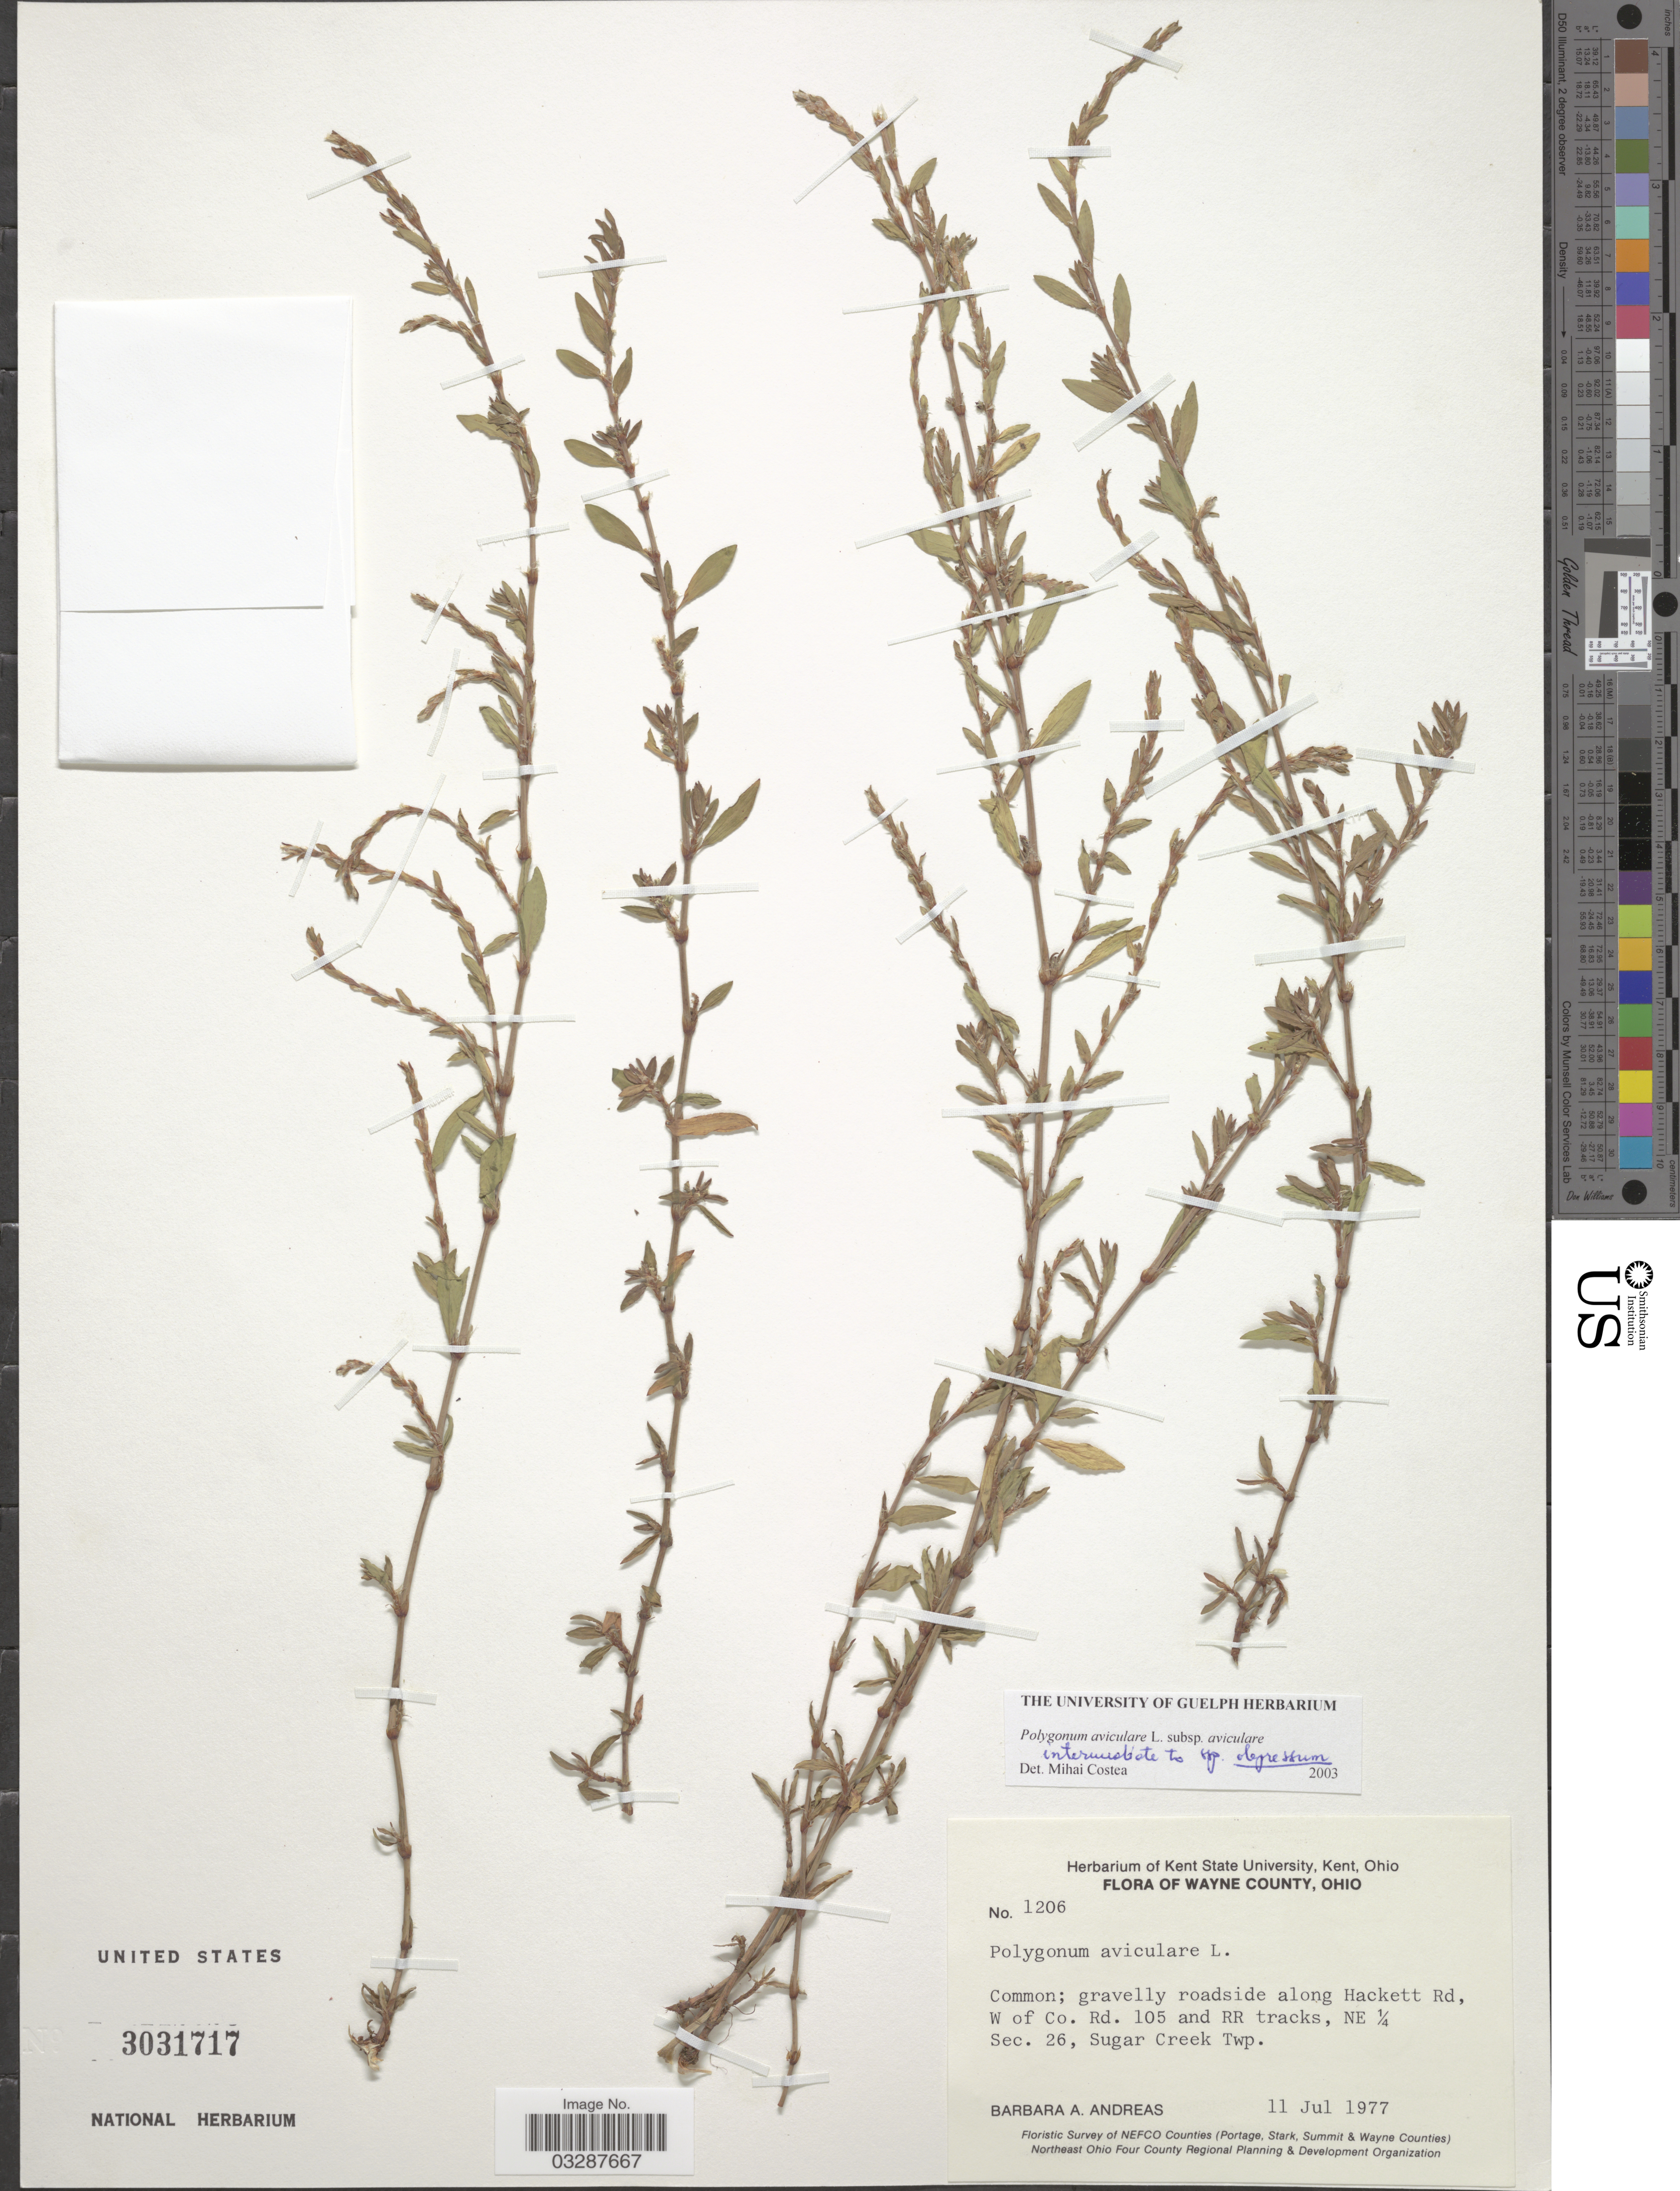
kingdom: Plantae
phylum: Tracheophyta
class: Magnoliopsida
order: Caryophyllales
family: Polygonaceae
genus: Polygonum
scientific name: Polygonum aviculare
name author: L.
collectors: B. A. Andreas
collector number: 1206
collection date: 1977-07-11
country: United States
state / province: Ohio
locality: Wayne County. Along Hackett Rd, W of Co. Rd. 105 and RR tracks, NE ¼ Sec. 26, Sugar Creek Twp.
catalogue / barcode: US 3031717